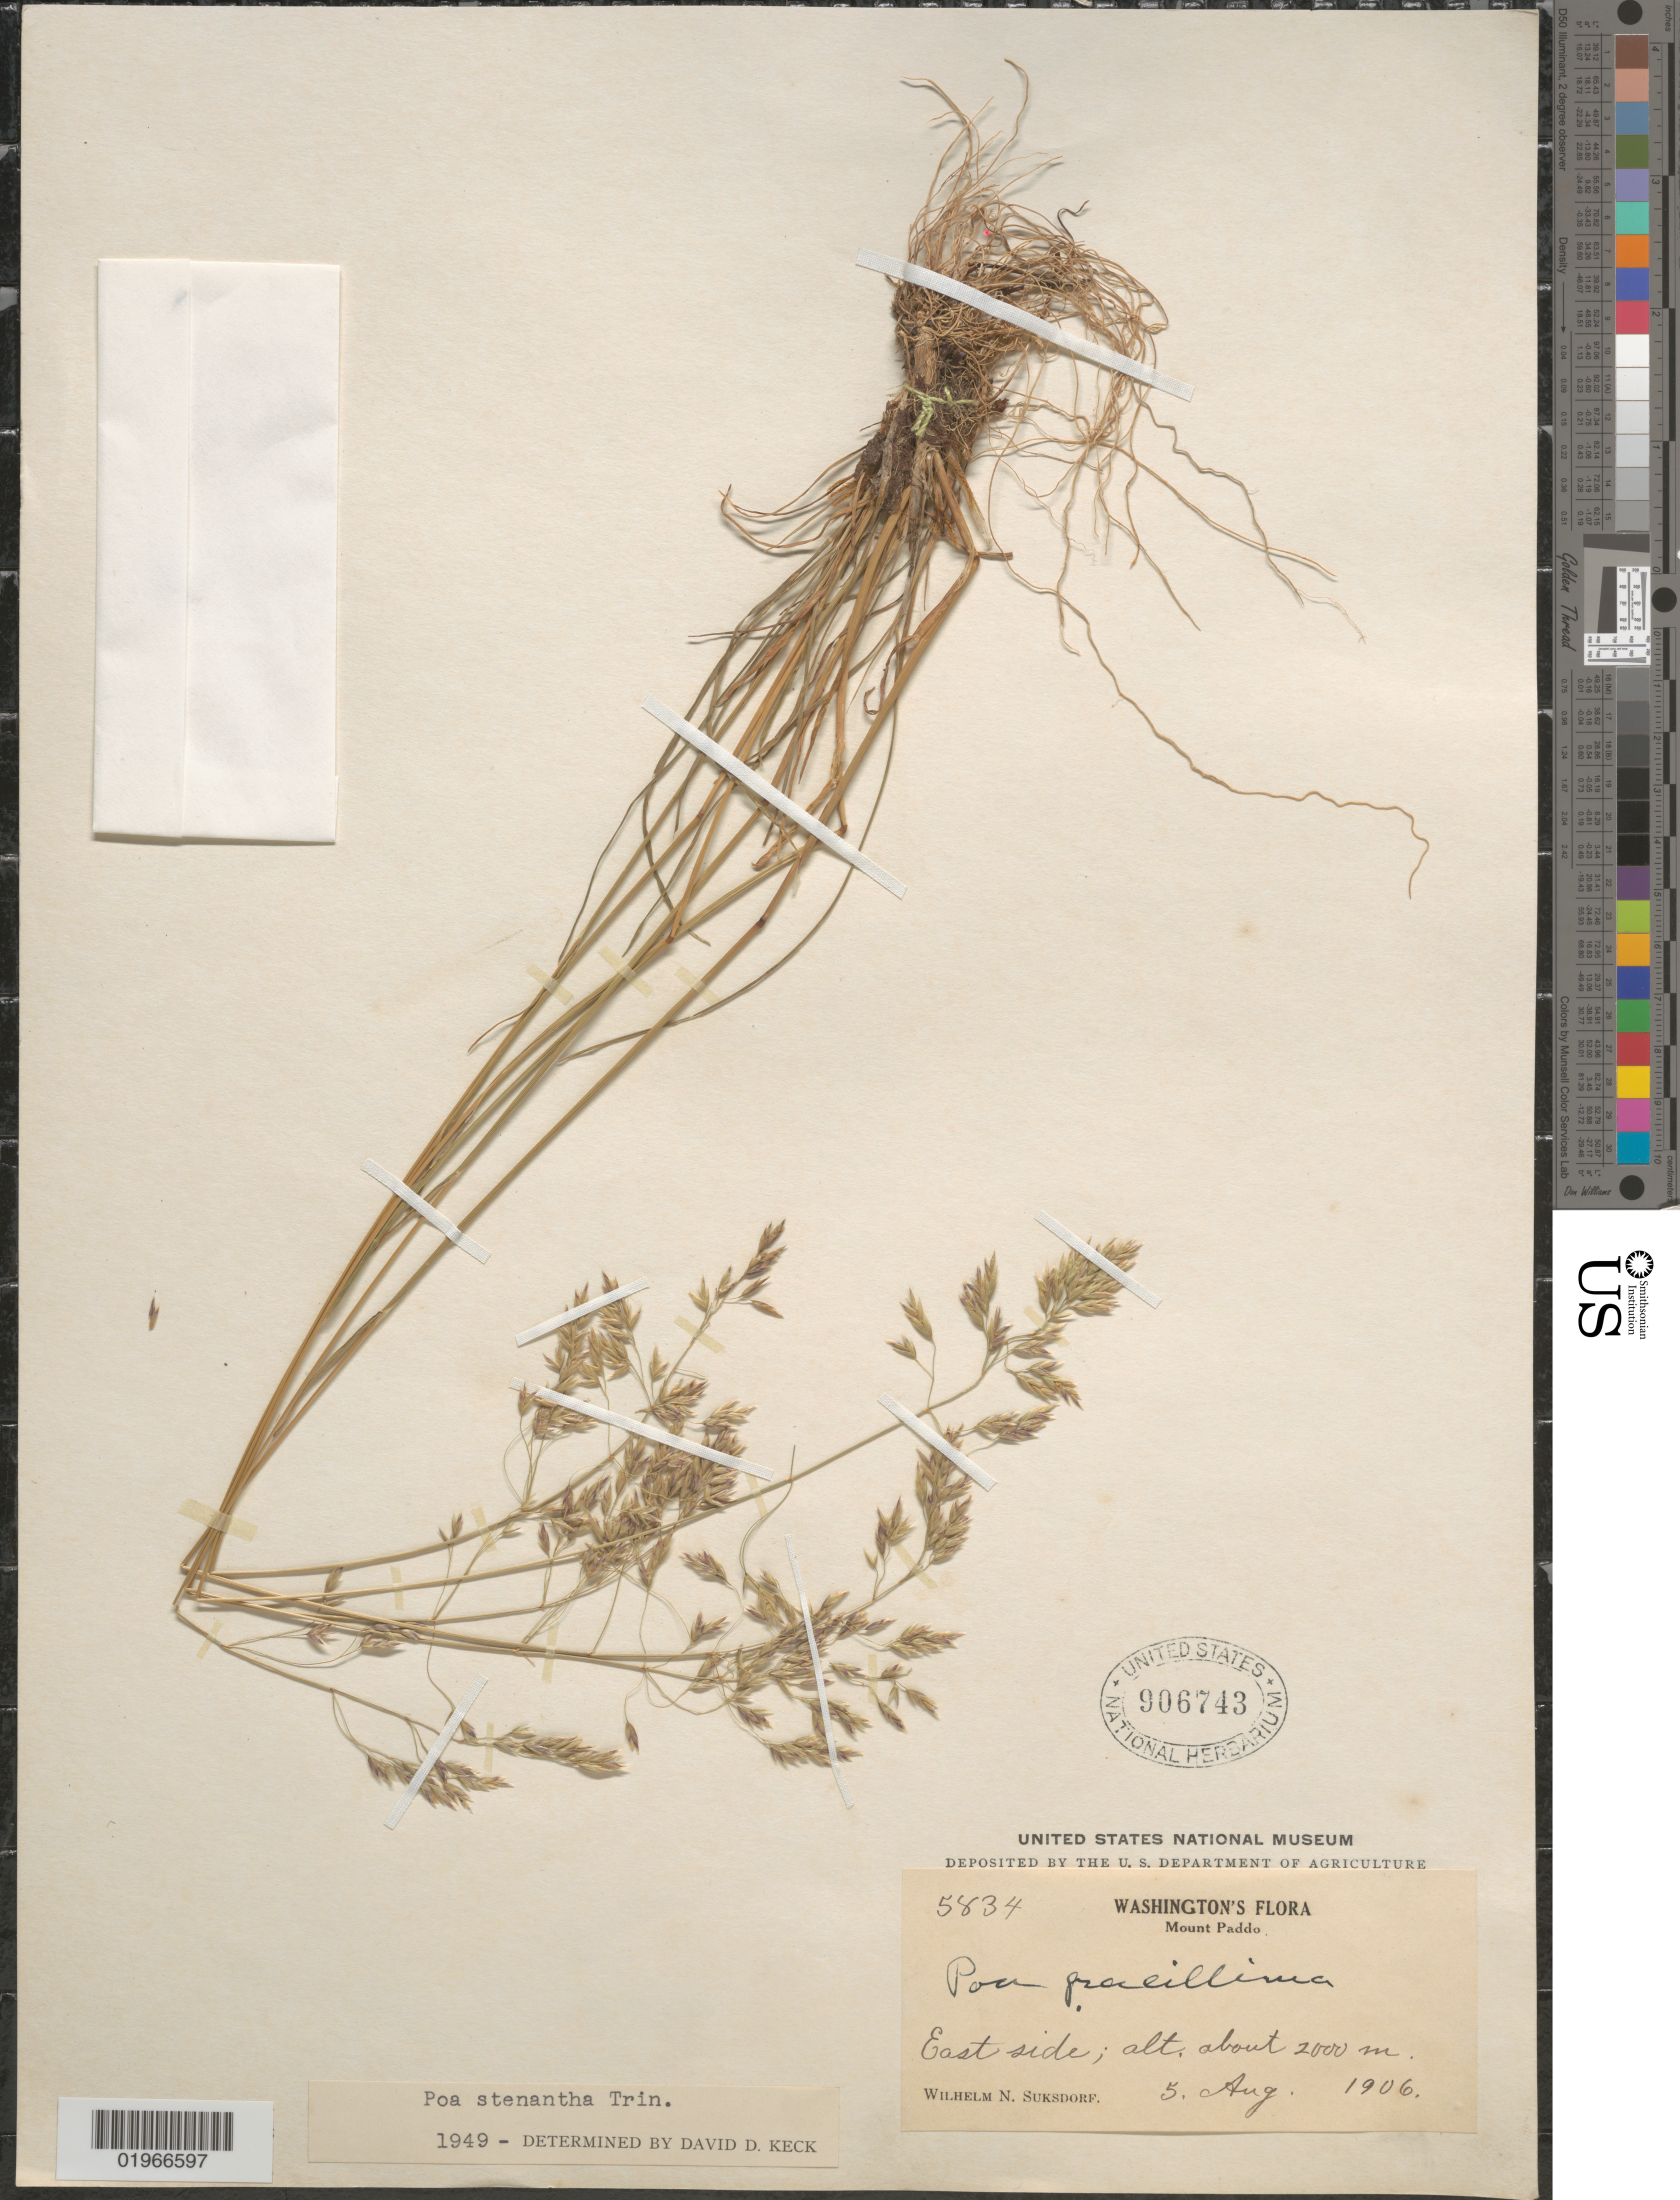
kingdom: Plantae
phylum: Tracheophyta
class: Liliopsida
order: Poales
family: Poaceae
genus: Poa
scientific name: Poa stenantha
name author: Trin.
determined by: Soreng, Robert J., Research Associate (BOT), Smithsonian Institution - National Museum of Natural History (UNITED STATES)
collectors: W. N. Suksdorf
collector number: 5834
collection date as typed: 5. Aug. 1906.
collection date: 1906-08-05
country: United States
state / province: Washington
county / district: Skamania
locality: Mount Paddo, East side.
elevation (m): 610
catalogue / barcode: US 906743